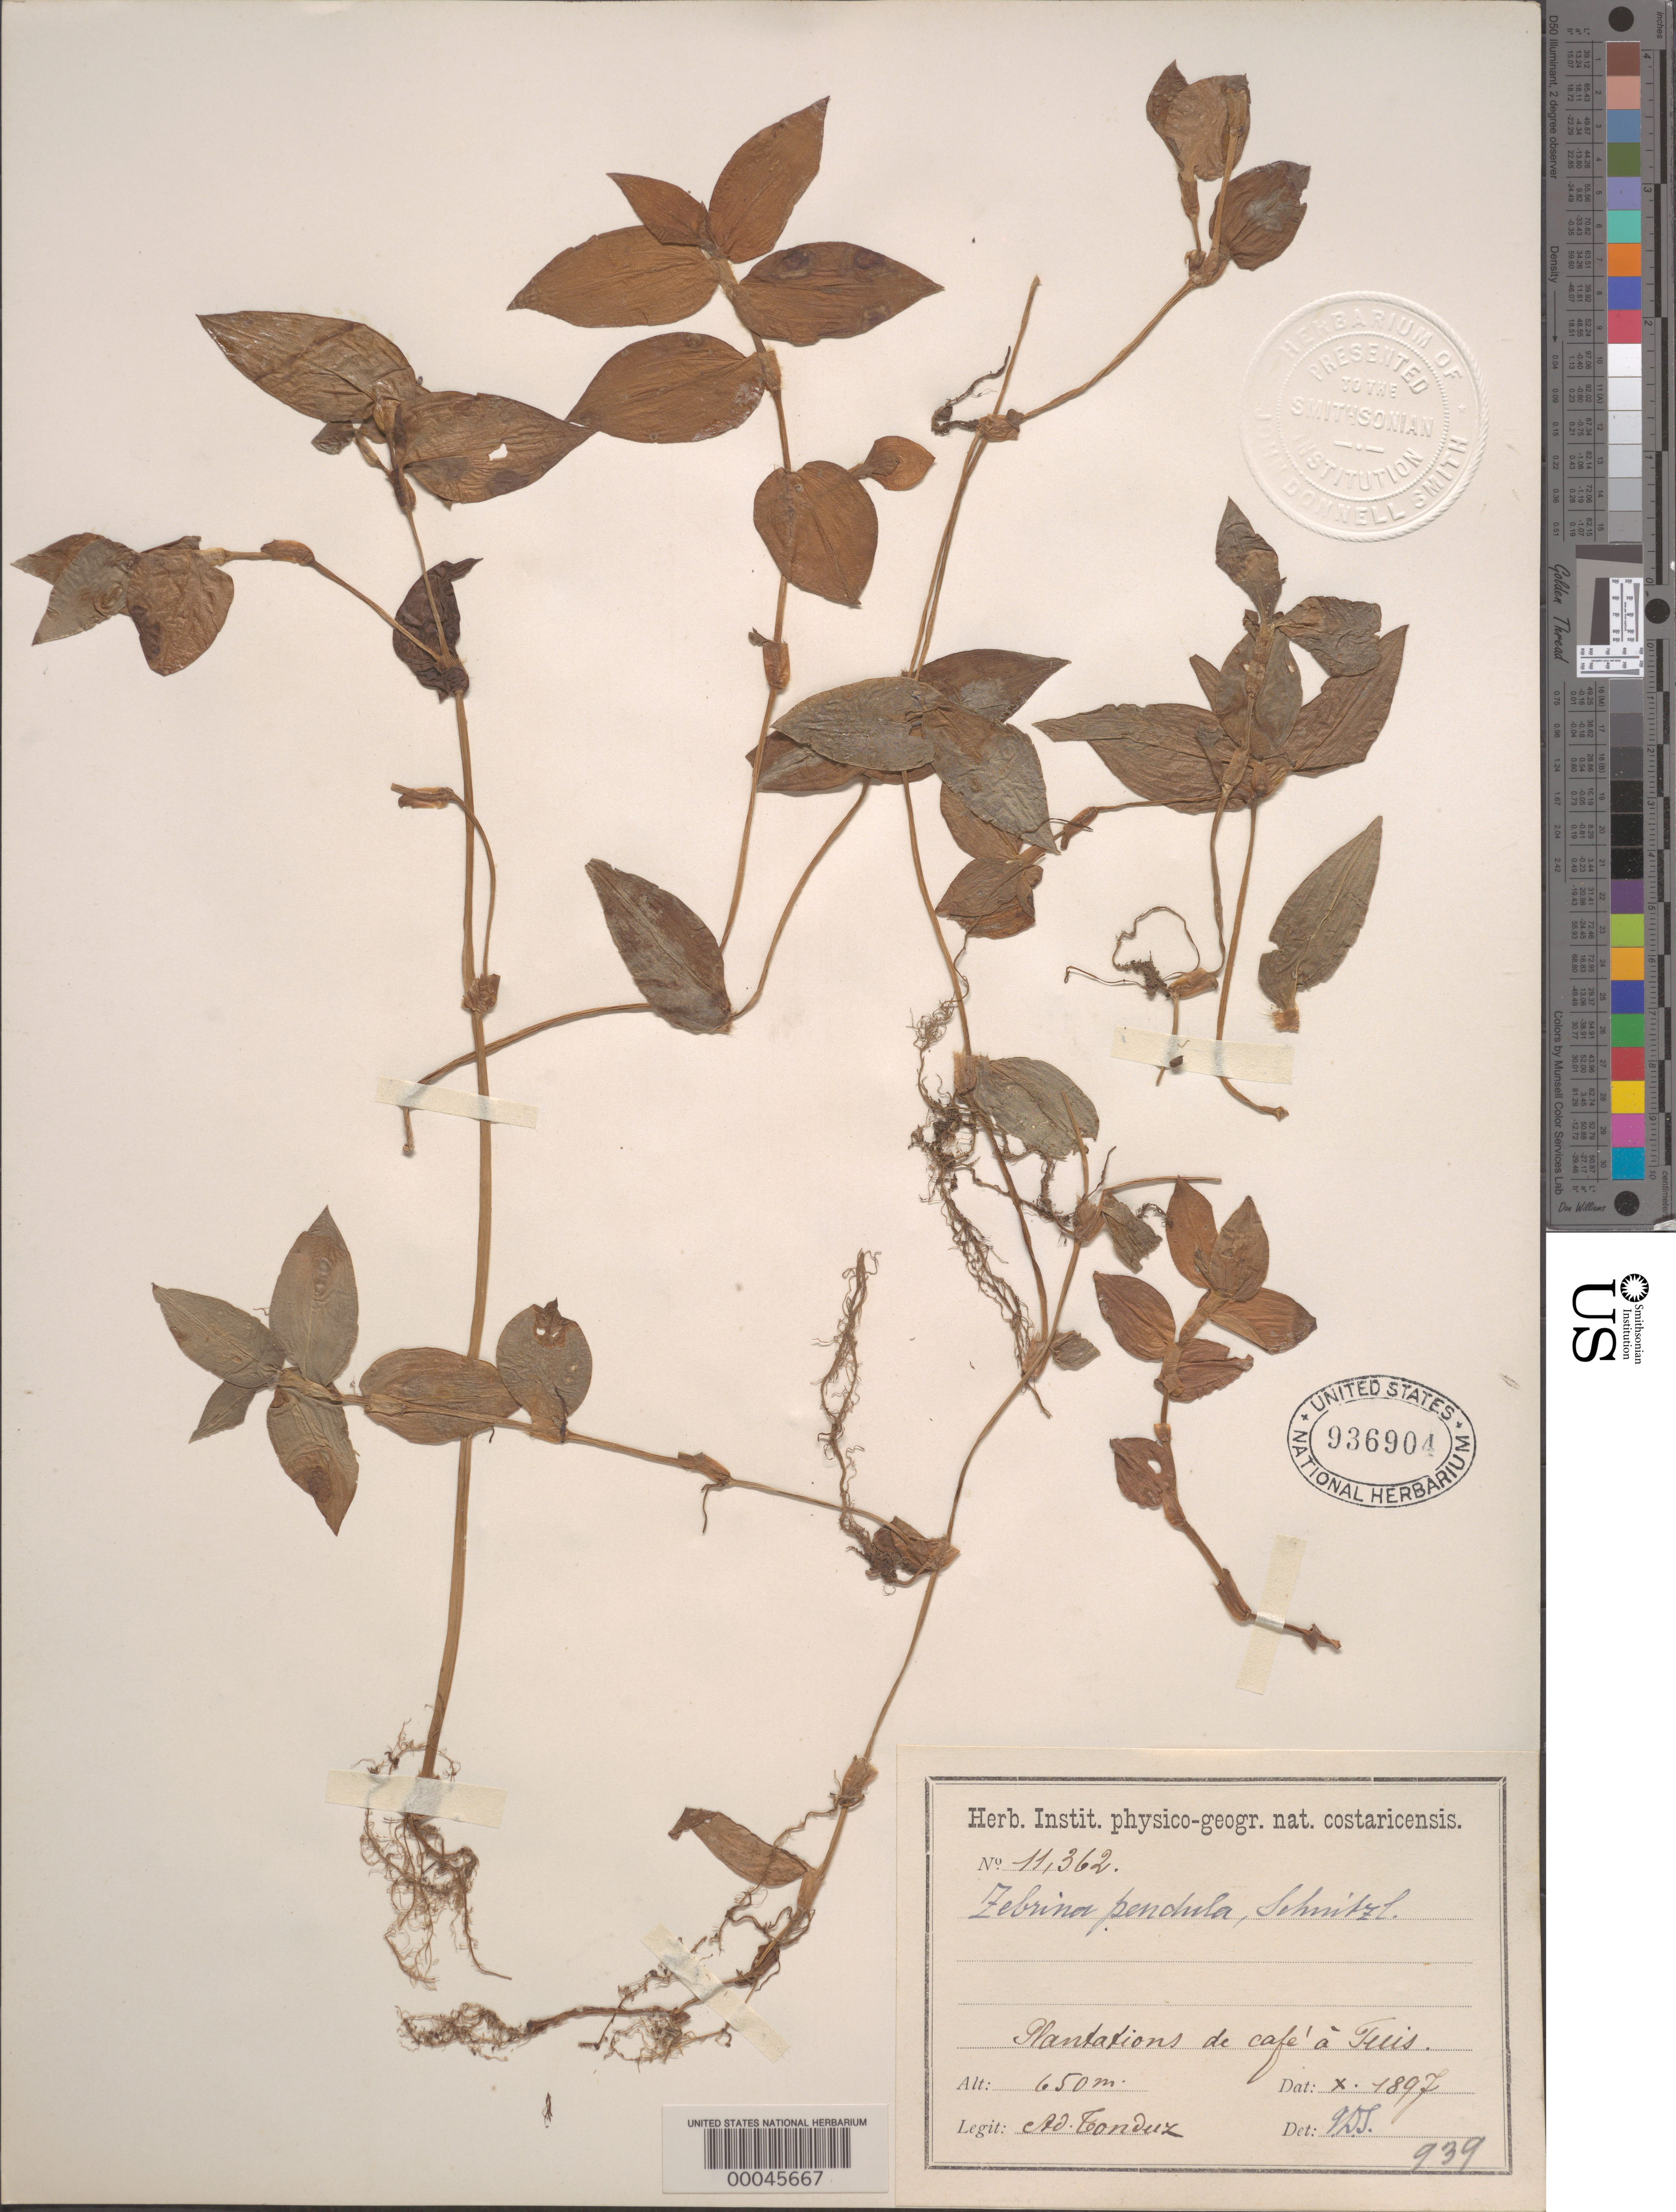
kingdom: Plantae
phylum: Tracheophyta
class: Liliopsida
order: Commelinales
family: Commelinaceae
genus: Tradescantia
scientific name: Tradescantia zebrina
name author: Bosse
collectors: A. Tonduz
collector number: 11362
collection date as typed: Oct 1897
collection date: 1897-10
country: Costa Rica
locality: Tuis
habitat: Coffee plantation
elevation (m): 650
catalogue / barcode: US 936904